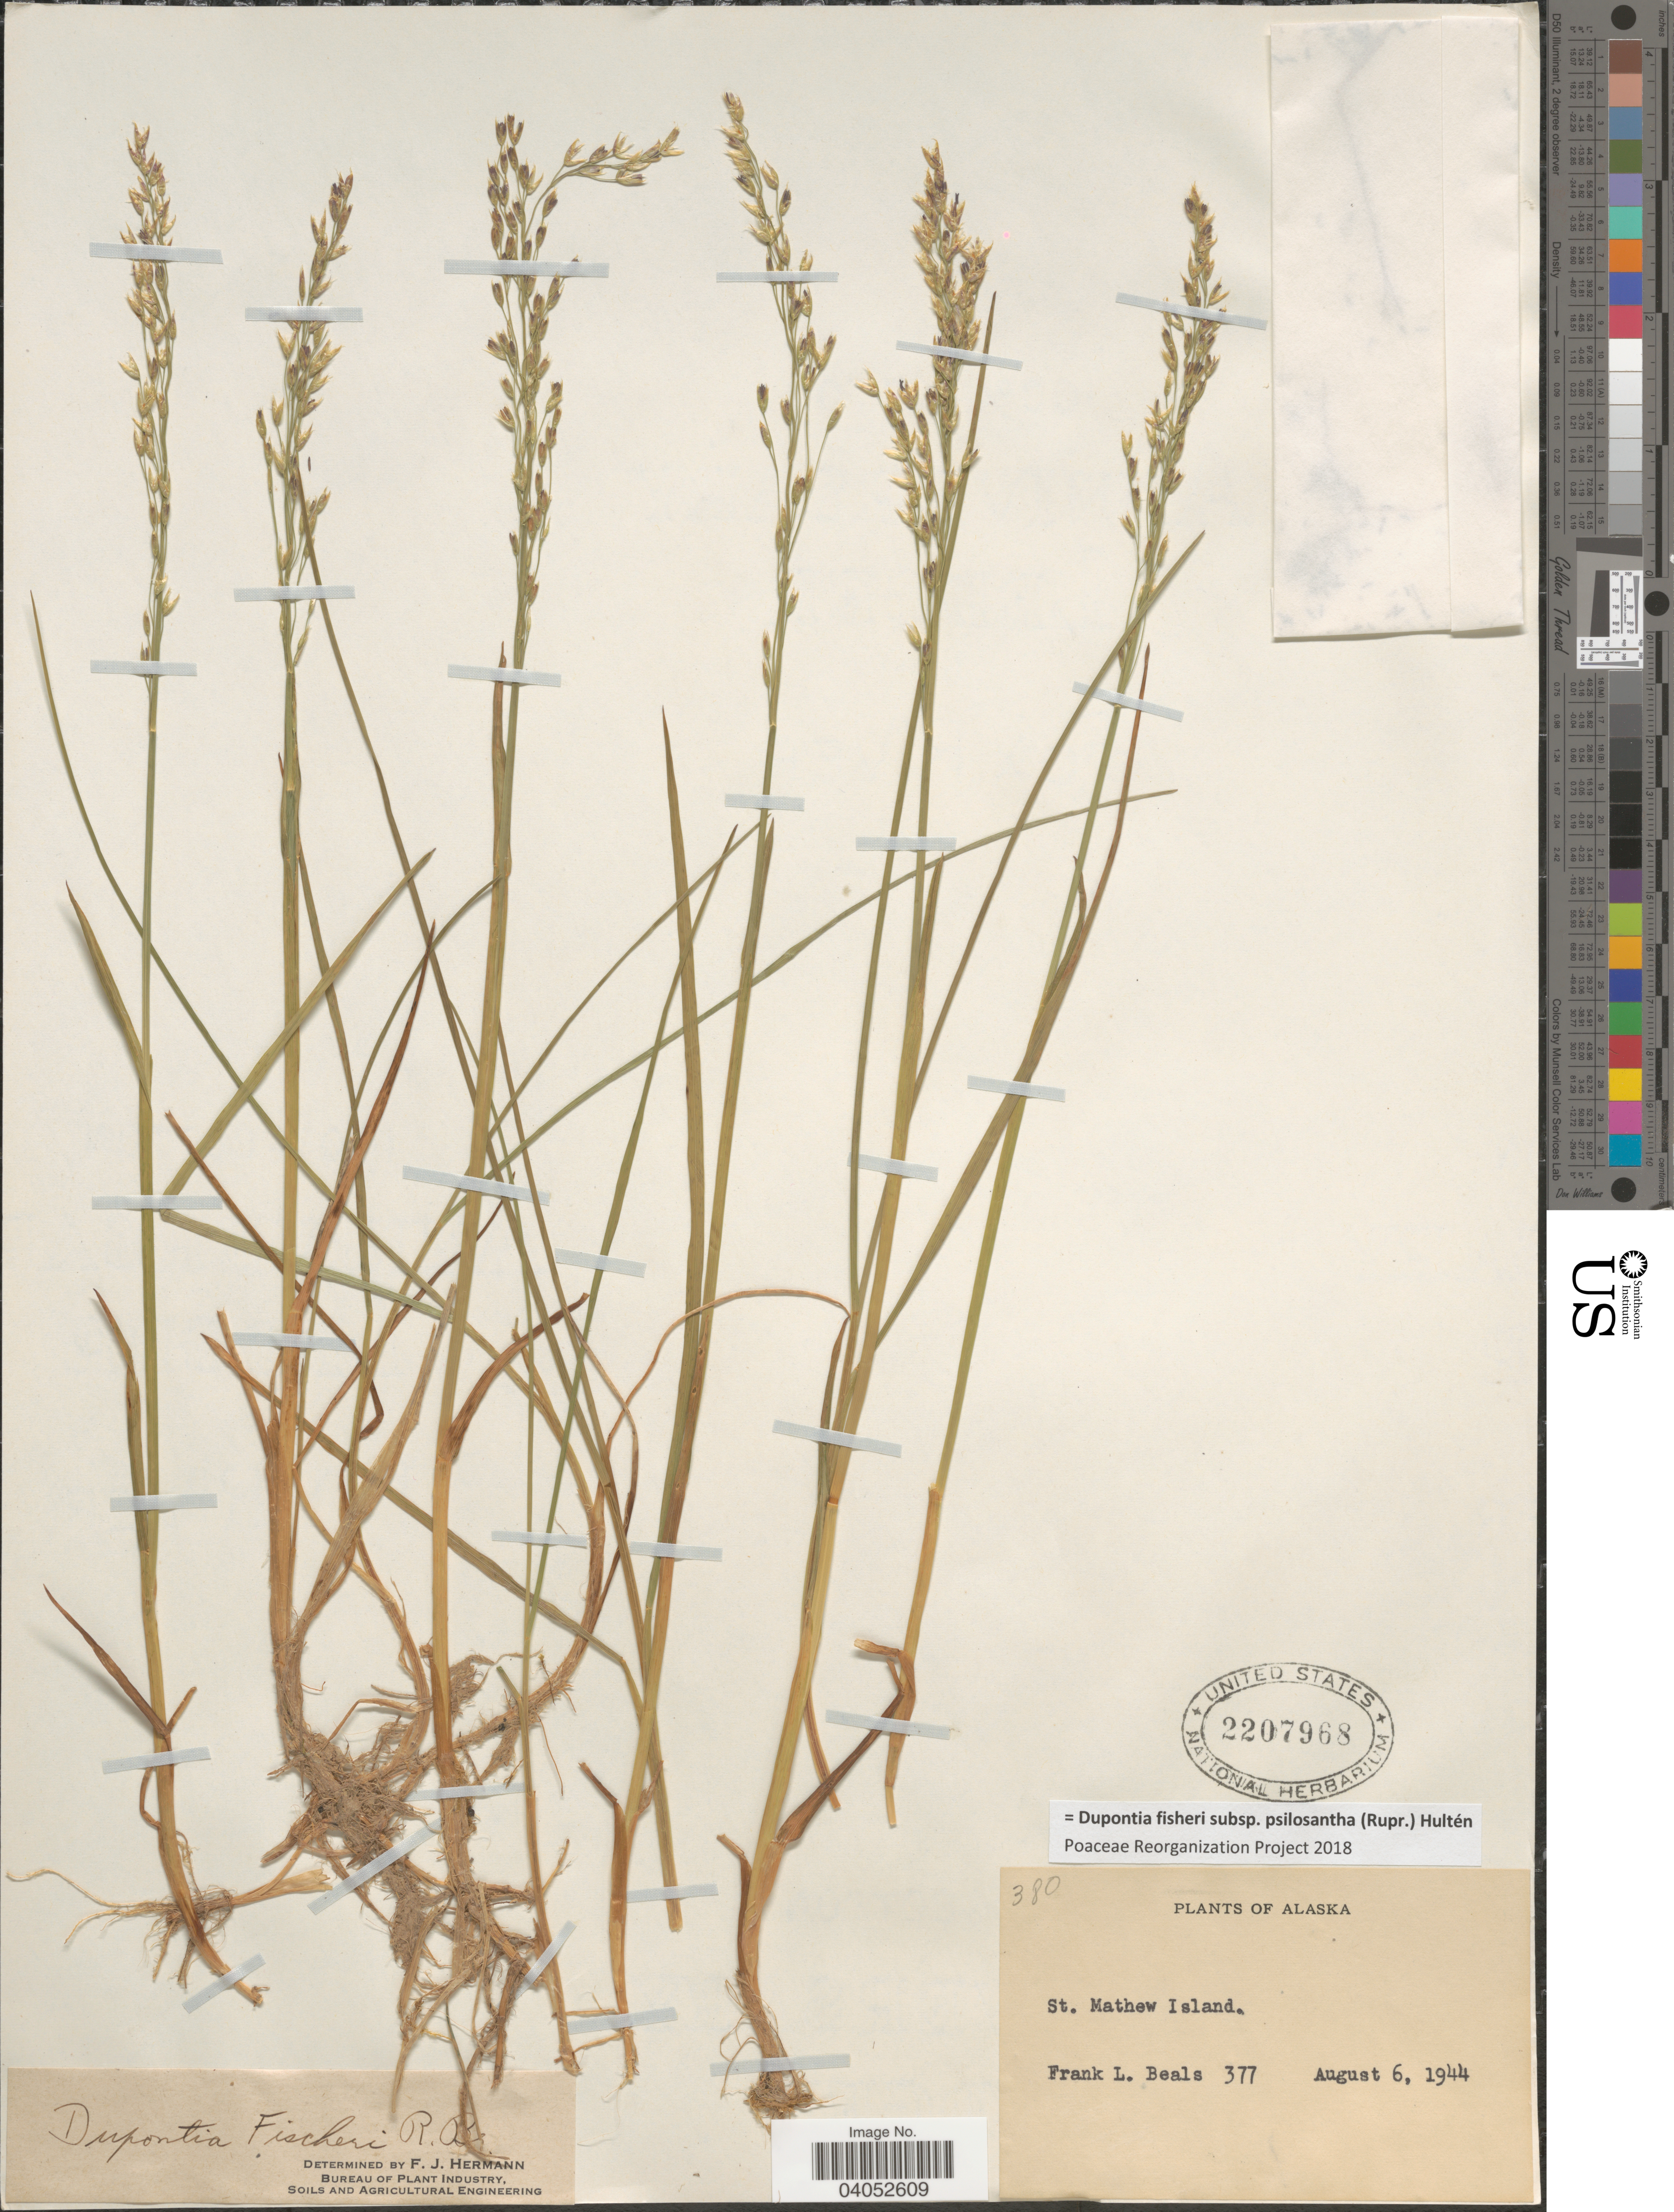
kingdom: Plantae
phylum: Tracheophyta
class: Liliopsida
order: Poales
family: Poaceae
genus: Dupontia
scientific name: Dupontia fisheri subsp. psilosantha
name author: (Rupr.) Hultén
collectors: F. Beals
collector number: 377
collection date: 1944-08-06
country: United States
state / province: Alaska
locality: St. Mathew Island.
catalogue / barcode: US 2207968